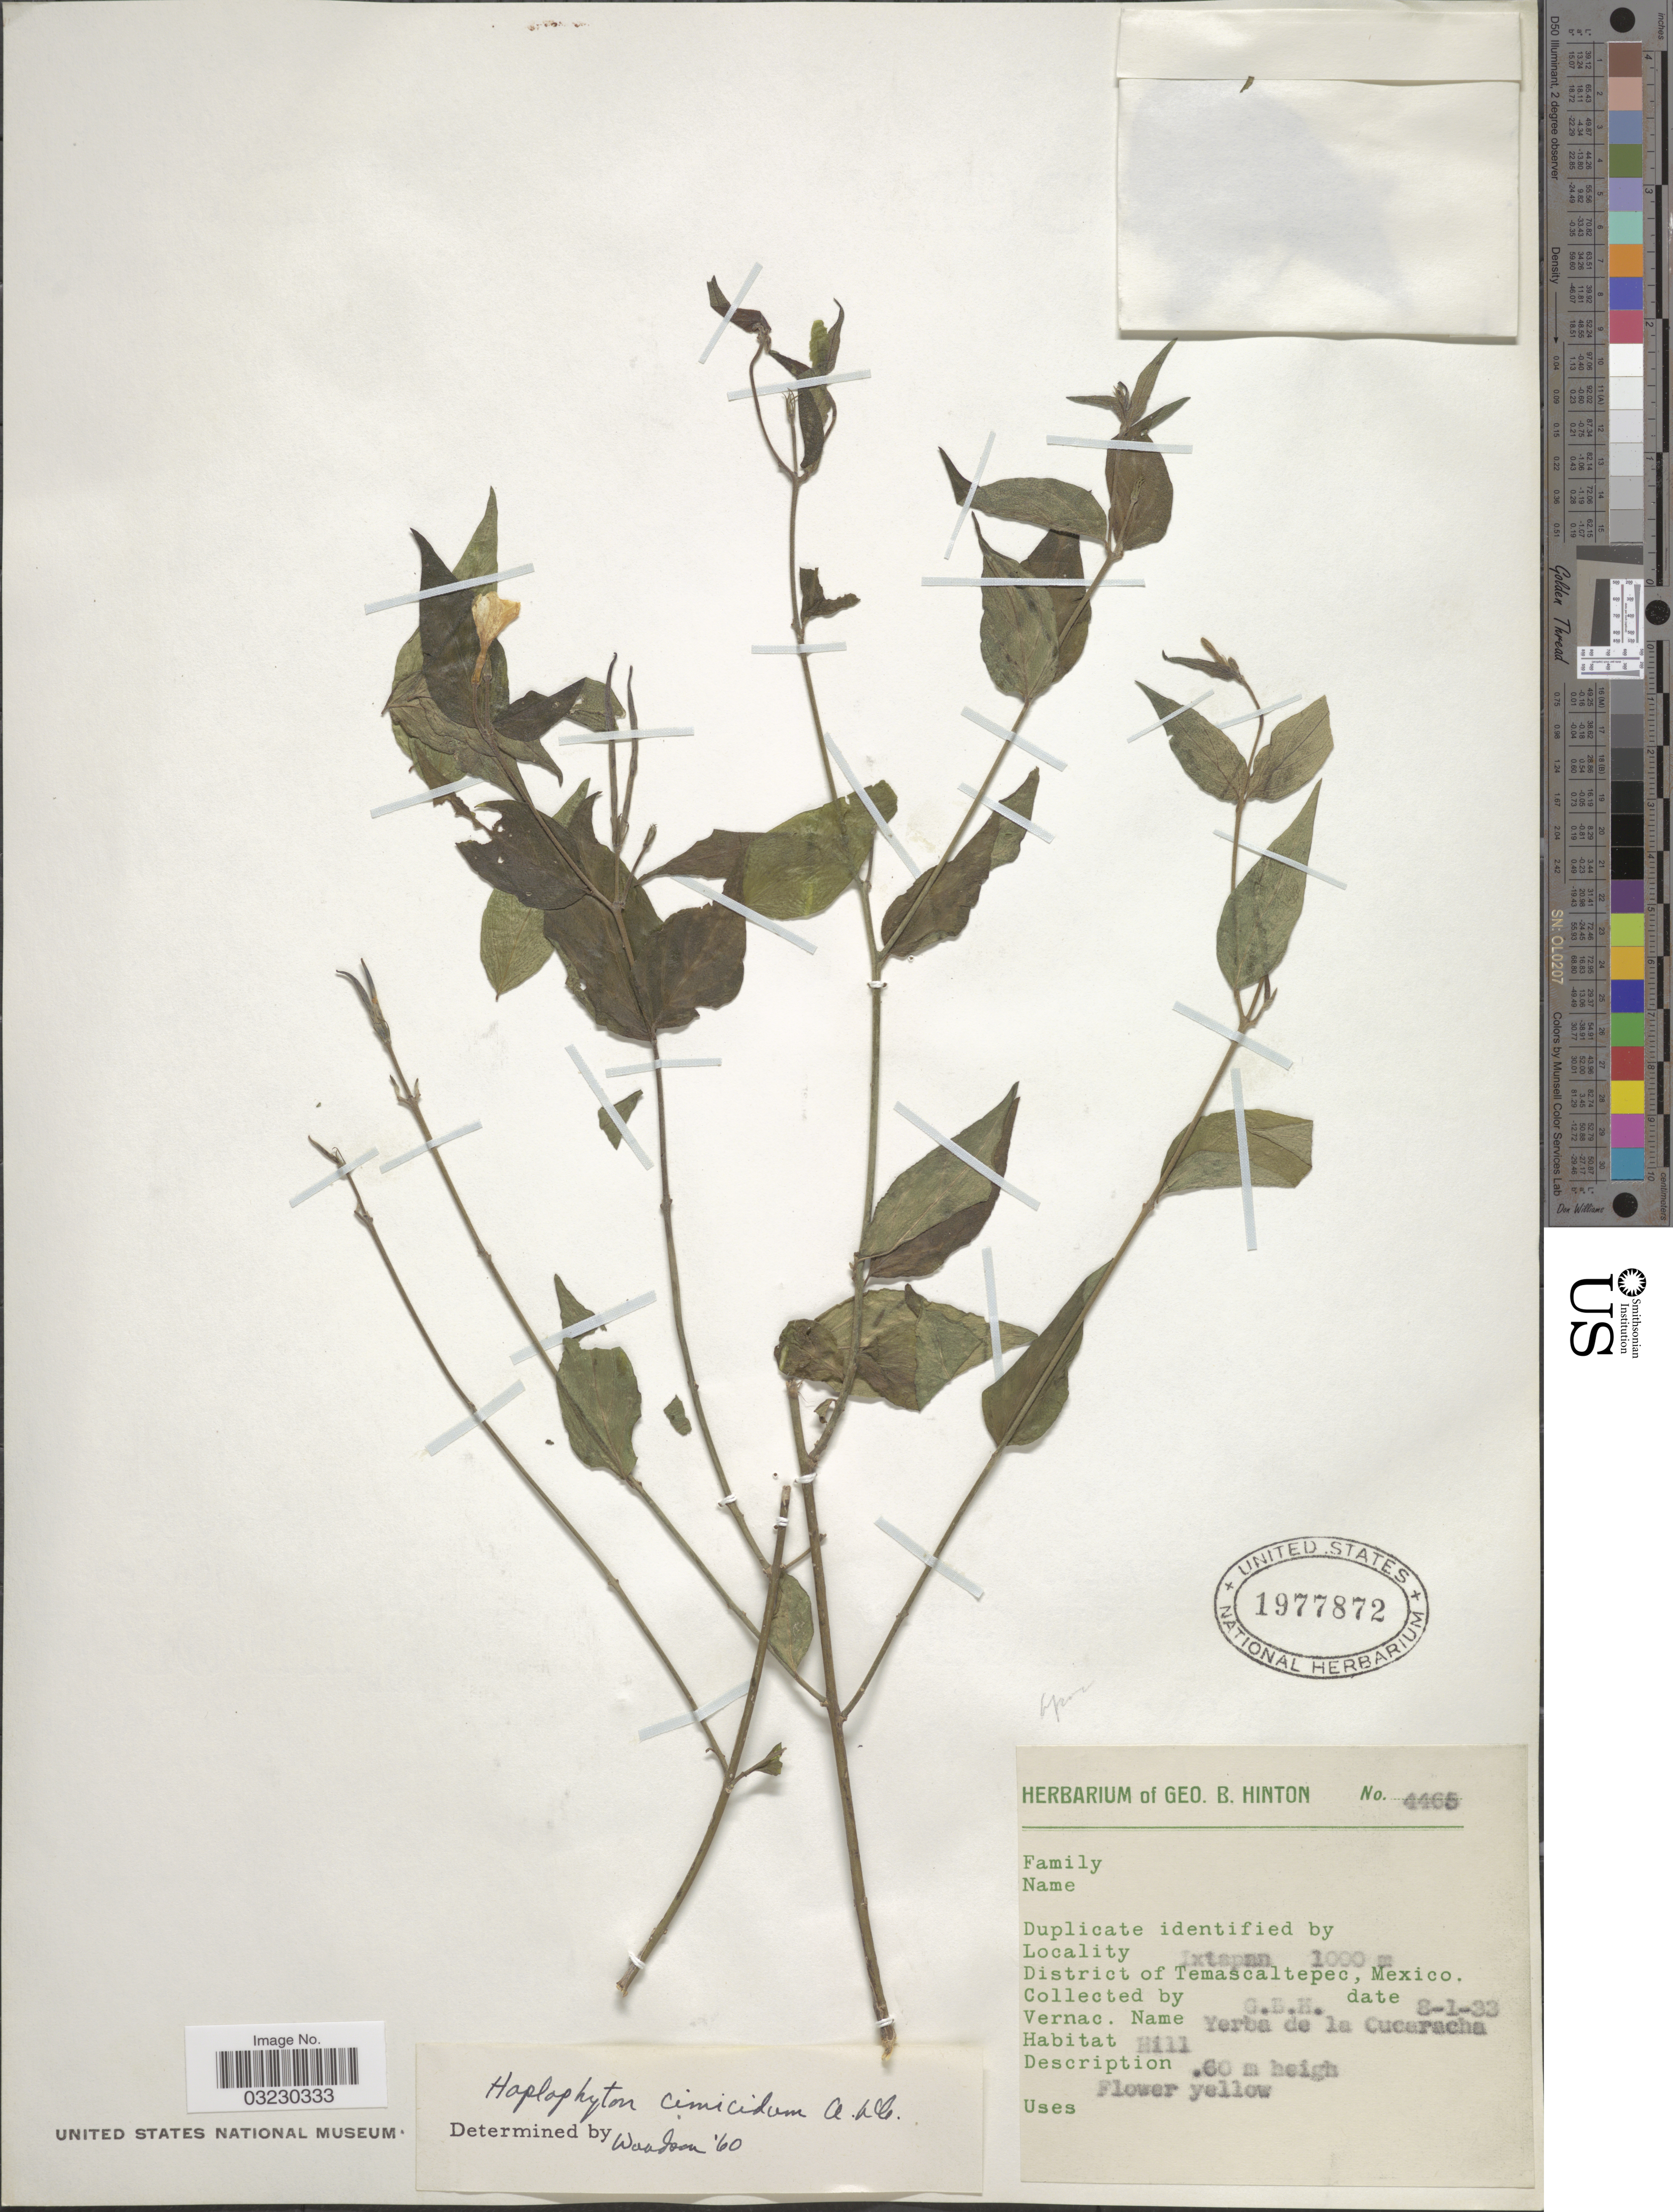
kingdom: Plantae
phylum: Tracheophyta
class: Magnoliopsida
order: Gentianales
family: Apocynaceae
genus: Haplophyton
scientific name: Haplophyton cimicidum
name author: A. DC.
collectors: G. B. Hinton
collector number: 4465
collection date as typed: Transcribed d/m/y: 8/1/33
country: Mexico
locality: Ixtapan. District of Temascaltepec.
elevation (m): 1000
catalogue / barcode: US 1977872